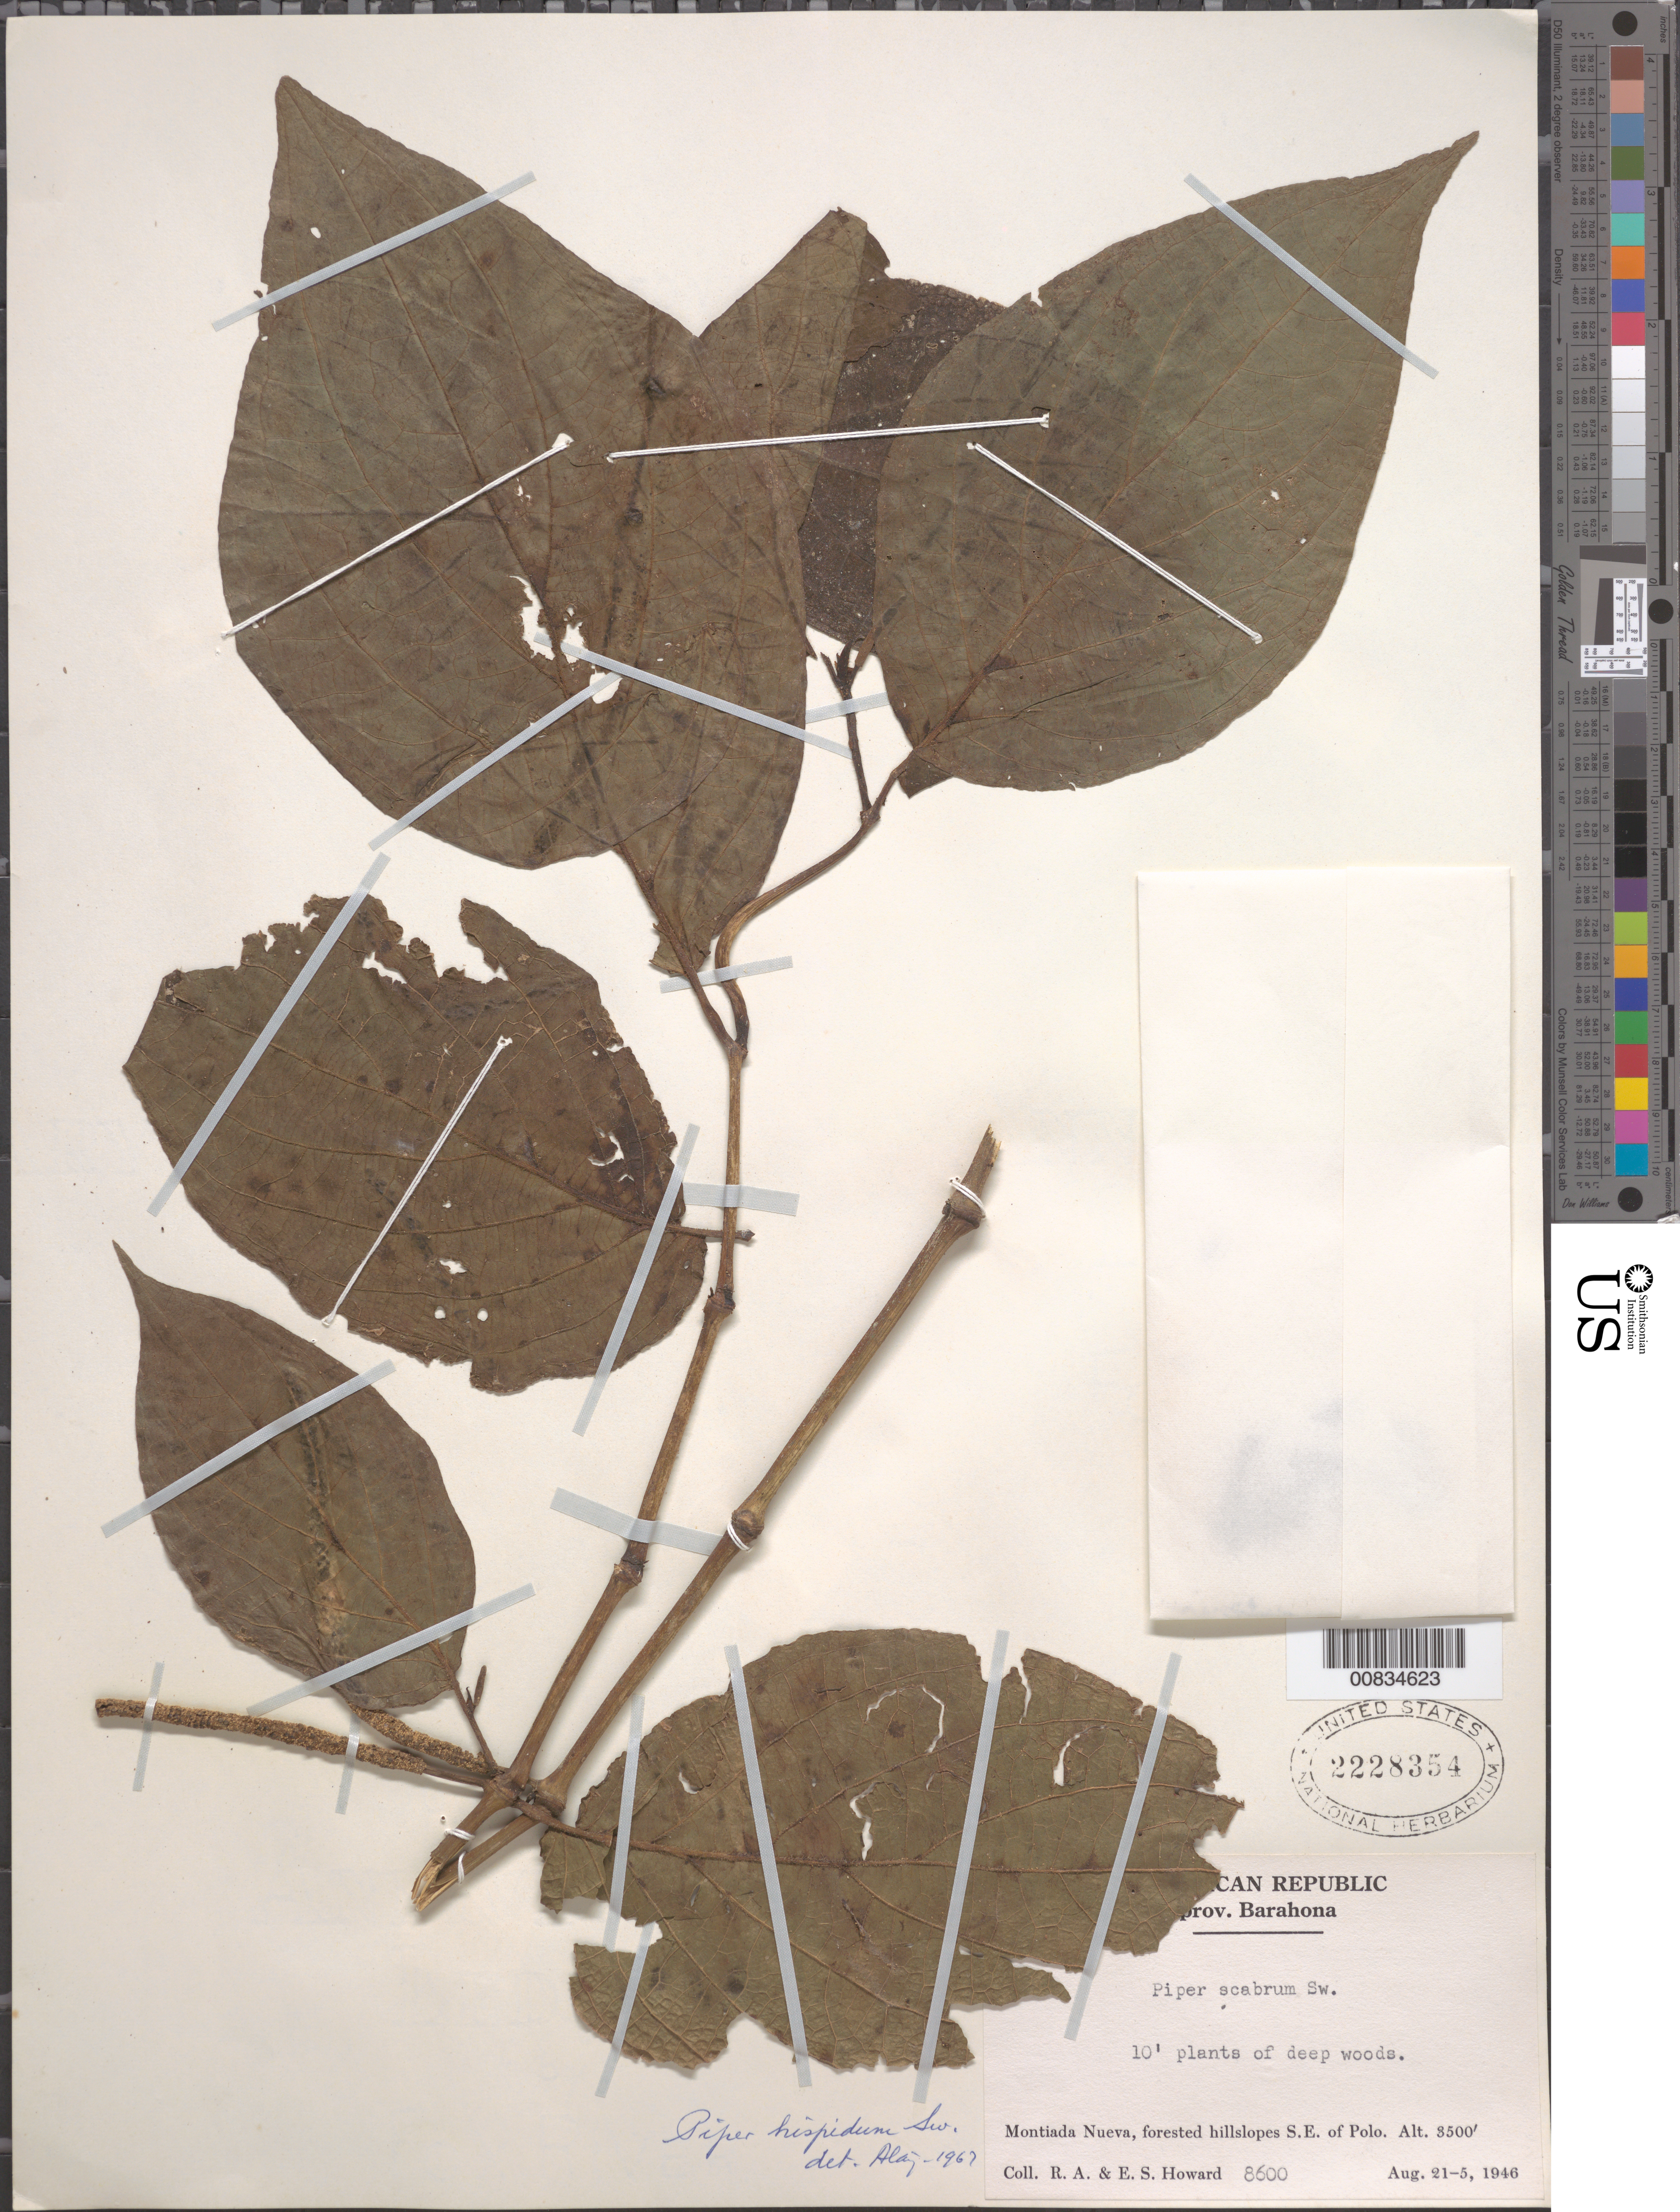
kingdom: Plantae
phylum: Tracheophyta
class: Magnoliopsida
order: Piperales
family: Piperaceae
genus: Piper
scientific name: Piper hispidum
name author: Sw.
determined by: Liogier, Alain H.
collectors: R. A. Howard & E. S. Howard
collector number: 8600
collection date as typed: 21 Aug 1946 to 25 Aug 1946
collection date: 1946-08-21/1946-08-25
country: Dominican Republic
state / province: Barahona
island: Hispaniola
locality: Montiada Nueva, forested hillslopes S.E. of Polo.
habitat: Forested hillslopes. Deep woods.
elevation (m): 1067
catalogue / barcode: US 2228354